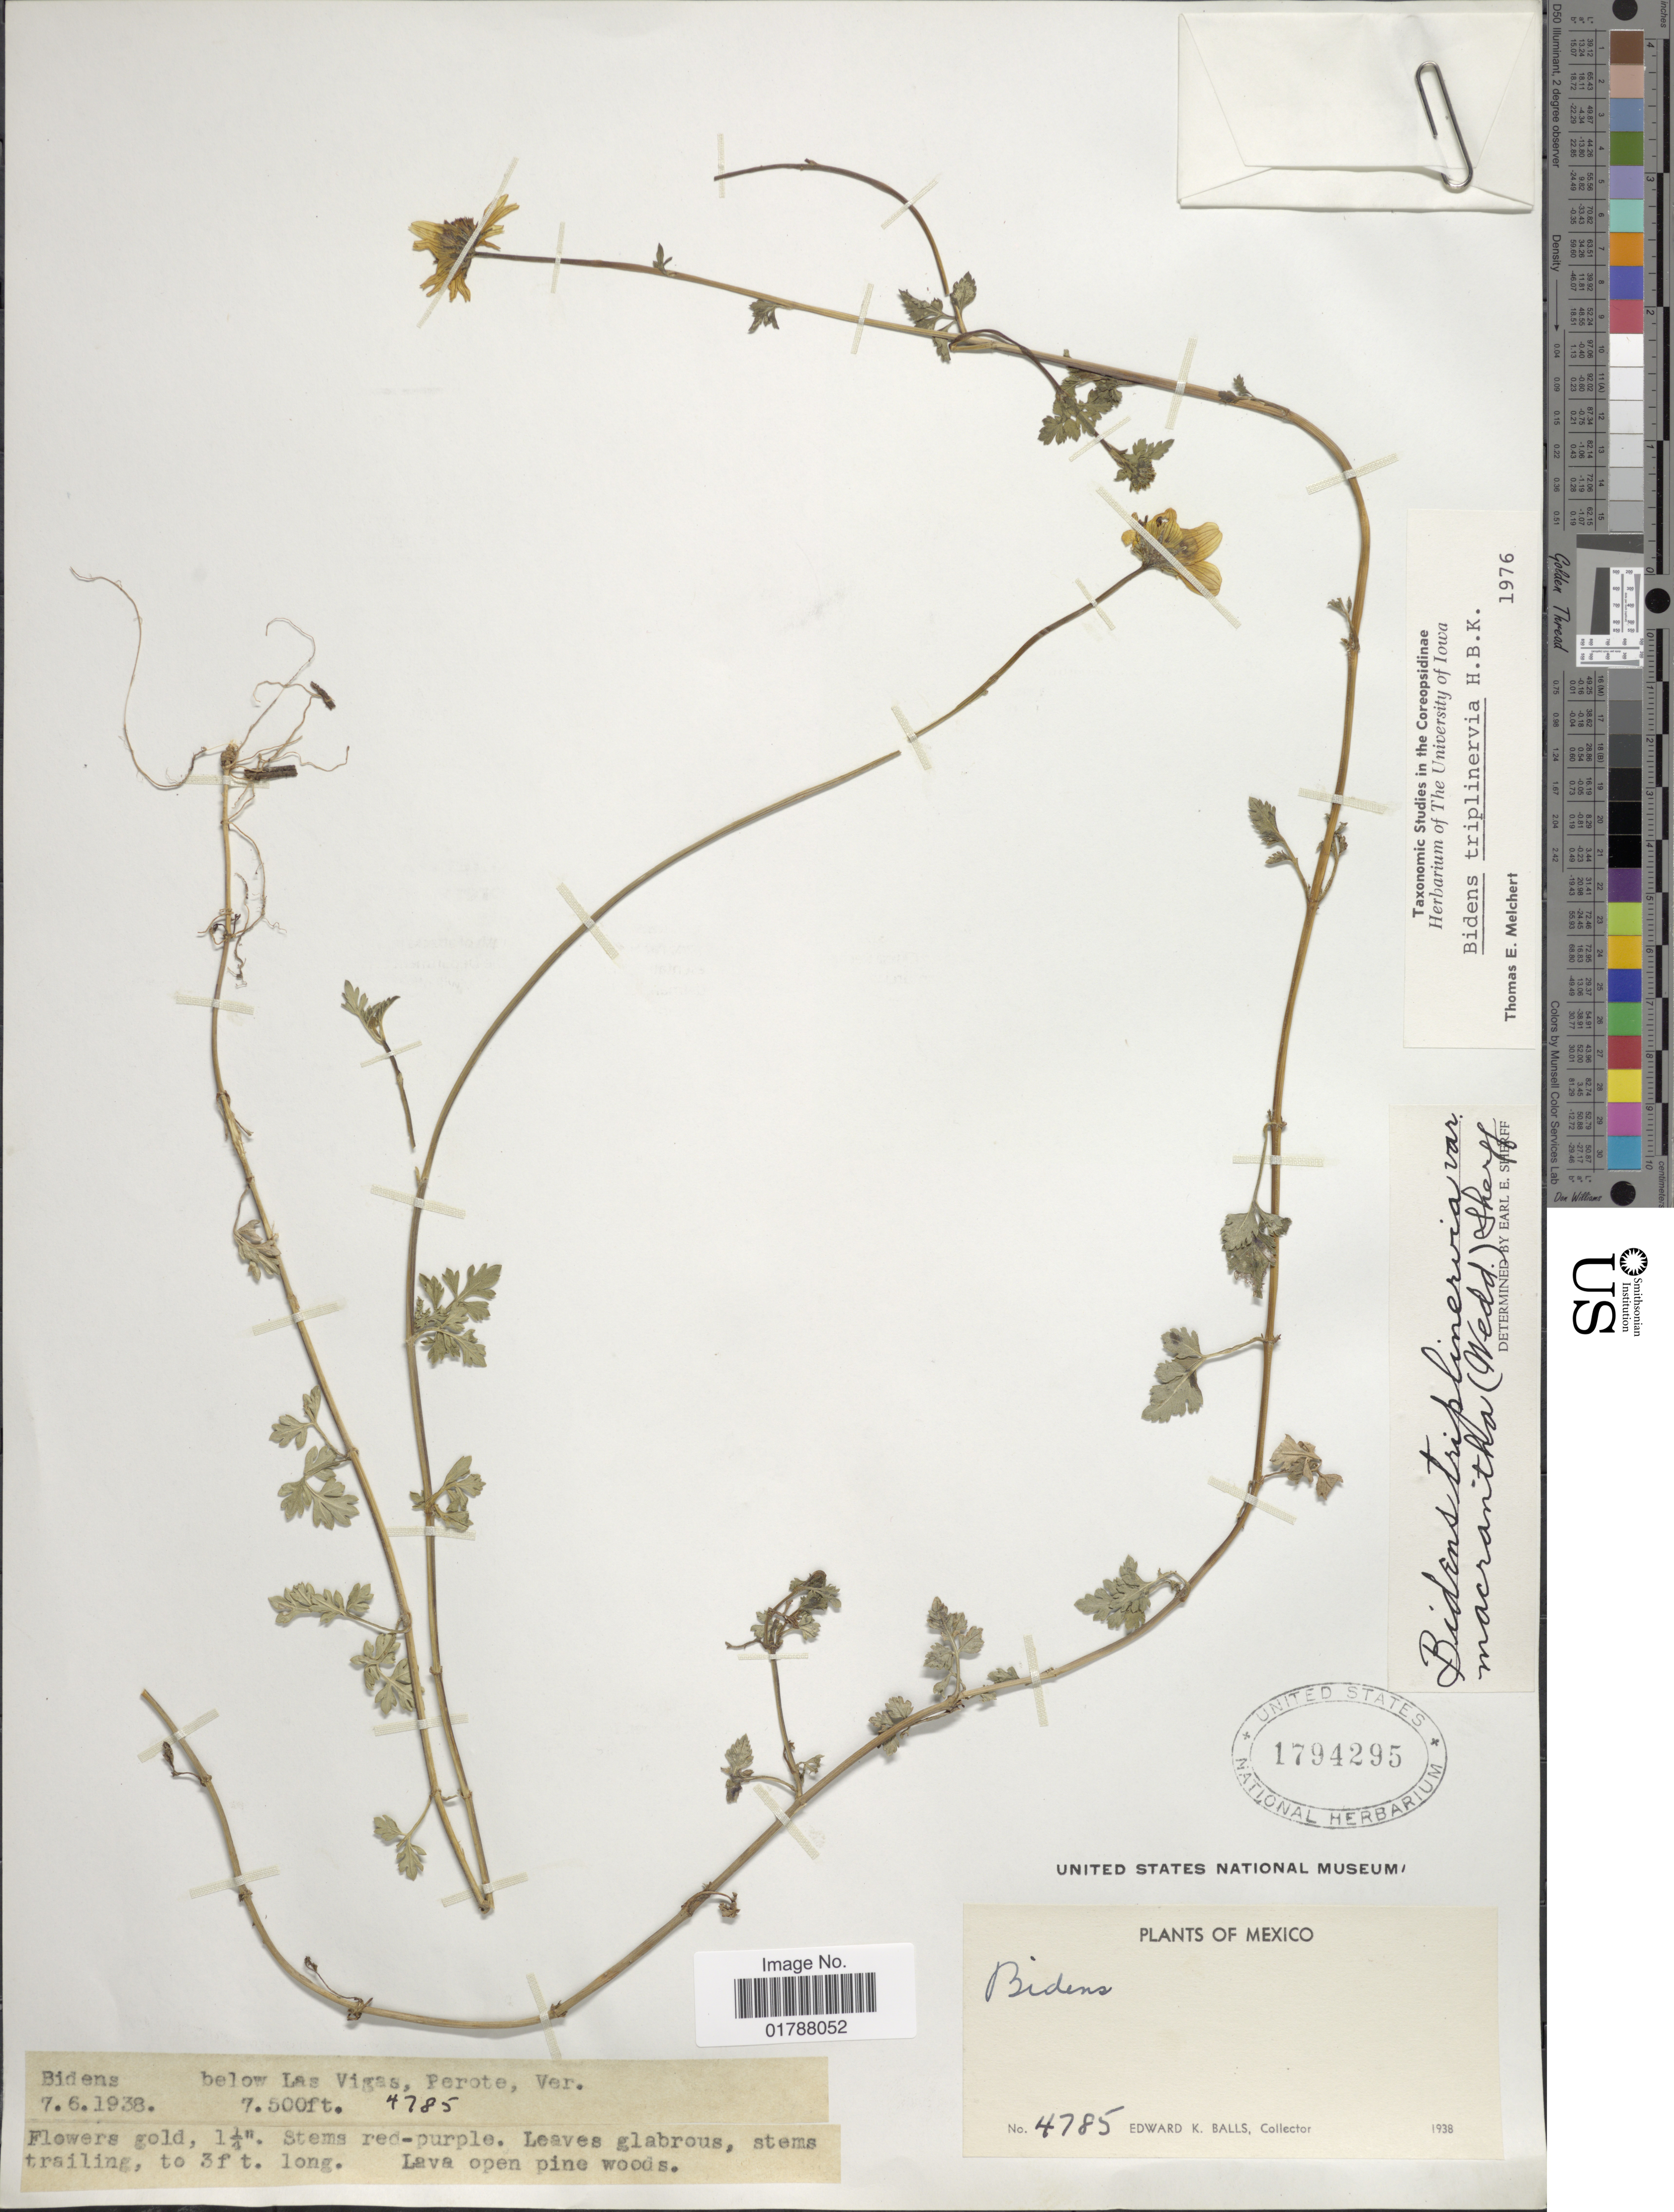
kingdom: Plantae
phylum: Tracheophyta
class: Magnoliopsida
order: Asterales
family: Asteraceae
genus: Bidens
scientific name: Bidens triplinervia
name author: Kunth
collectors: E. K. Balls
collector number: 4785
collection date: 1938-06-07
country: Mexico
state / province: Veracruz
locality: Below Las Vigas, Perote, Ver.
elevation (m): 2286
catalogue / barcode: US 1794295